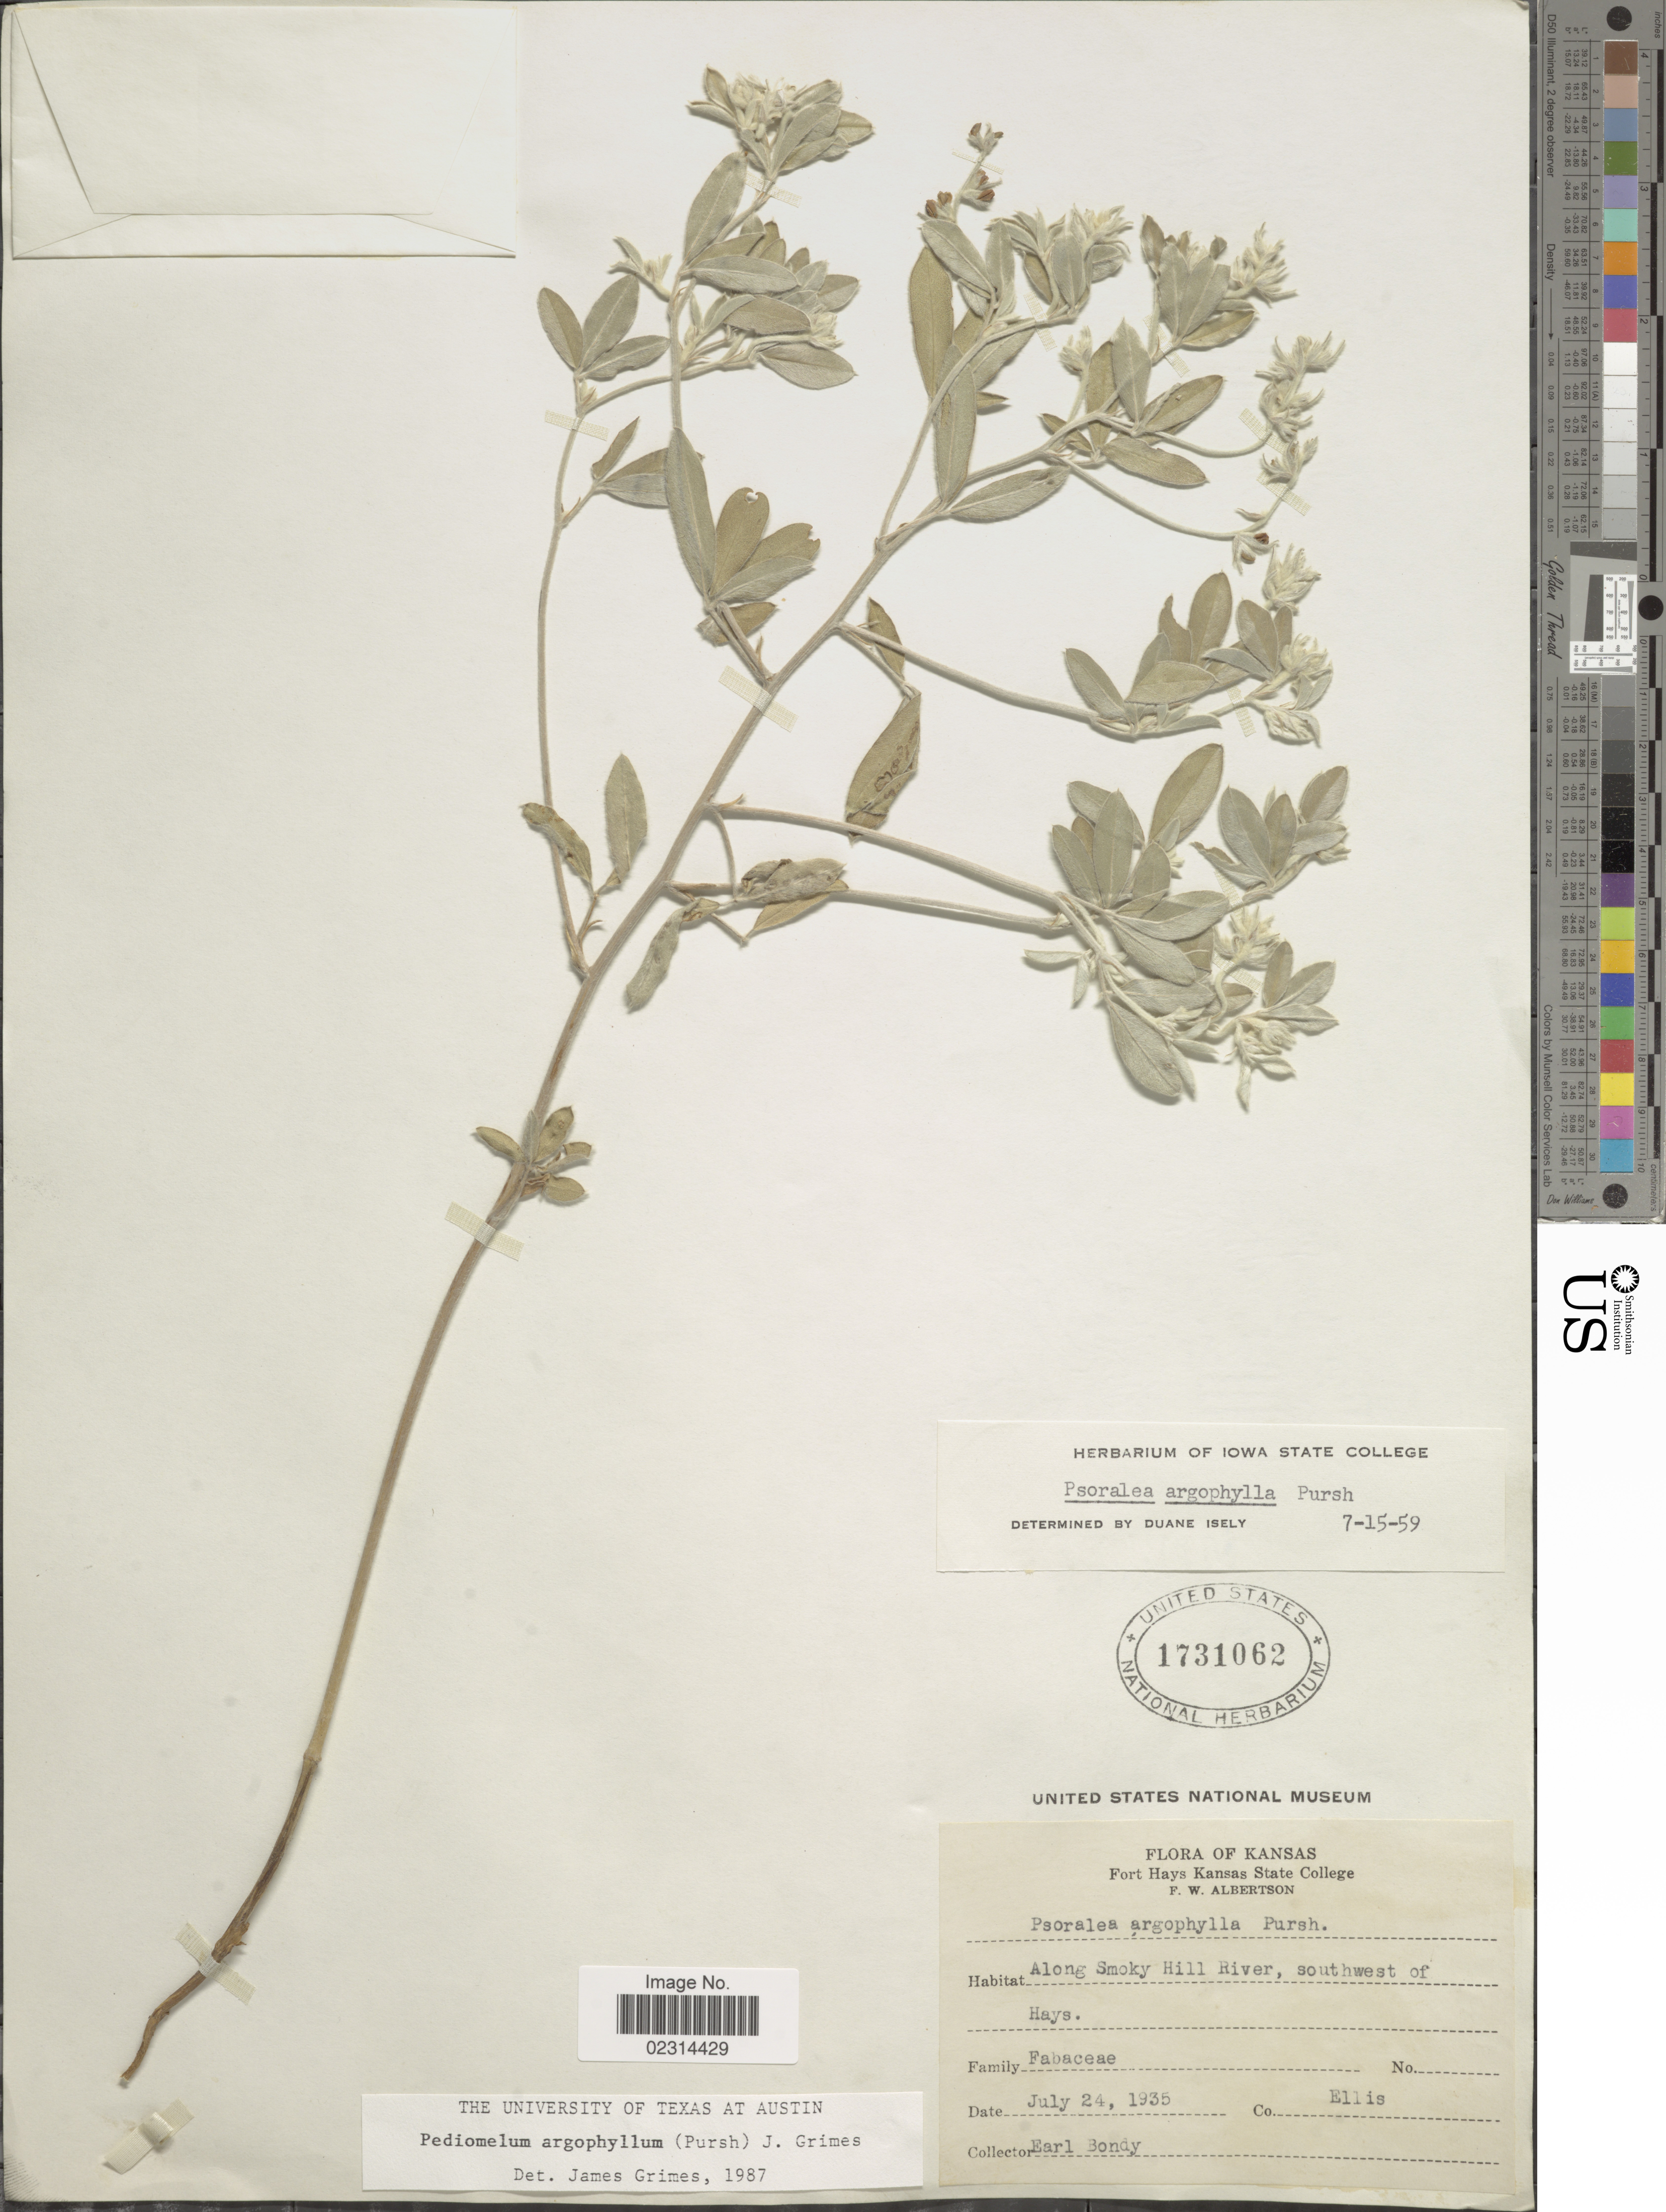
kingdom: Plantae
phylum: Tracheophyta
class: Magnoliopsida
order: Fabales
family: Fabaceae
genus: Pediomelum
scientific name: Pediomelum argophyllum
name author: (Pursh) J.W. Grimes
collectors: E. Bondy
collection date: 1935-07-24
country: United States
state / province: Kansas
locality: Co Ellis. Along Smoky Hill River, southwest of Hays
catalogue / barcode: US 1731062